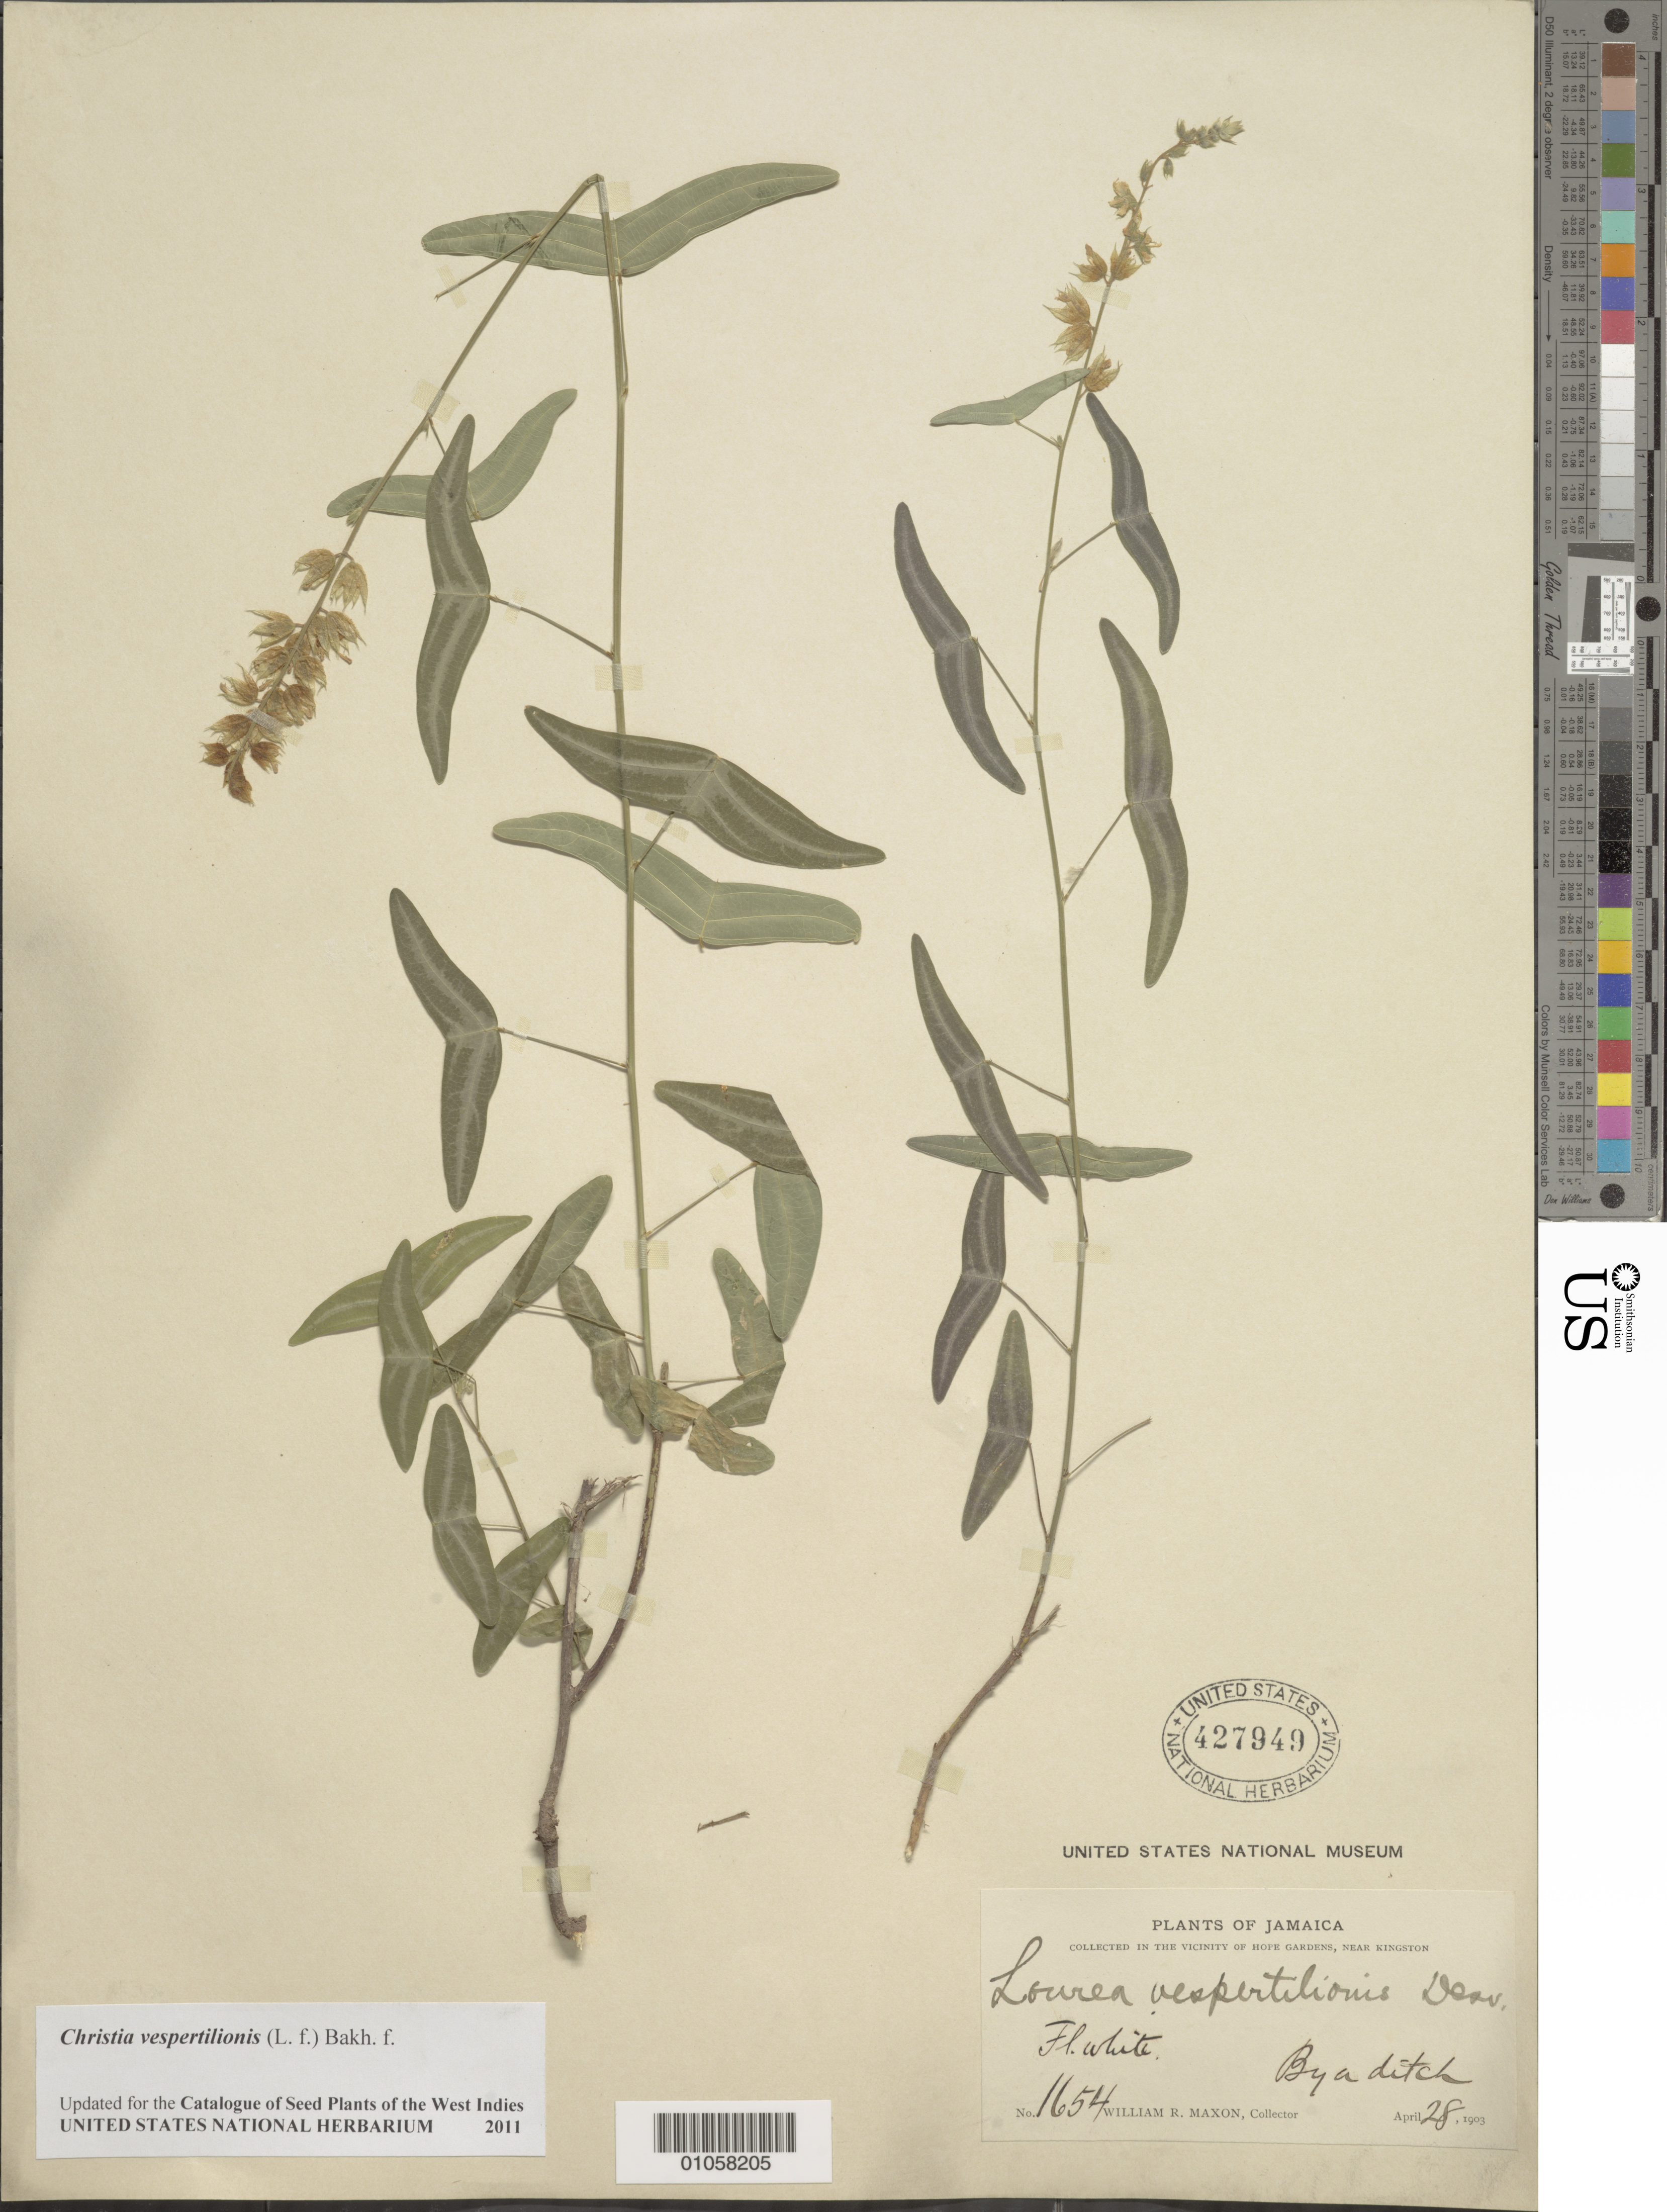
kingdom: Plantae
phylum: Tracheophyta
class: Magnoliopsida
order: Fabales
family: Fabaceae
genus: Christia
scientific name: Christia vespertilionis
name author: (L. f.) Bakh. f.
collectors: W. R. Maxon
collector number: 1154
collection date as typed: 28 Apr 1903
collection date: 1903-04-28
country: Jamaica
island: Jamaica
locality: Kingstown, vicinity of Hope Gardens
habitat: By a ditch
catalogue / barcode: US 427949